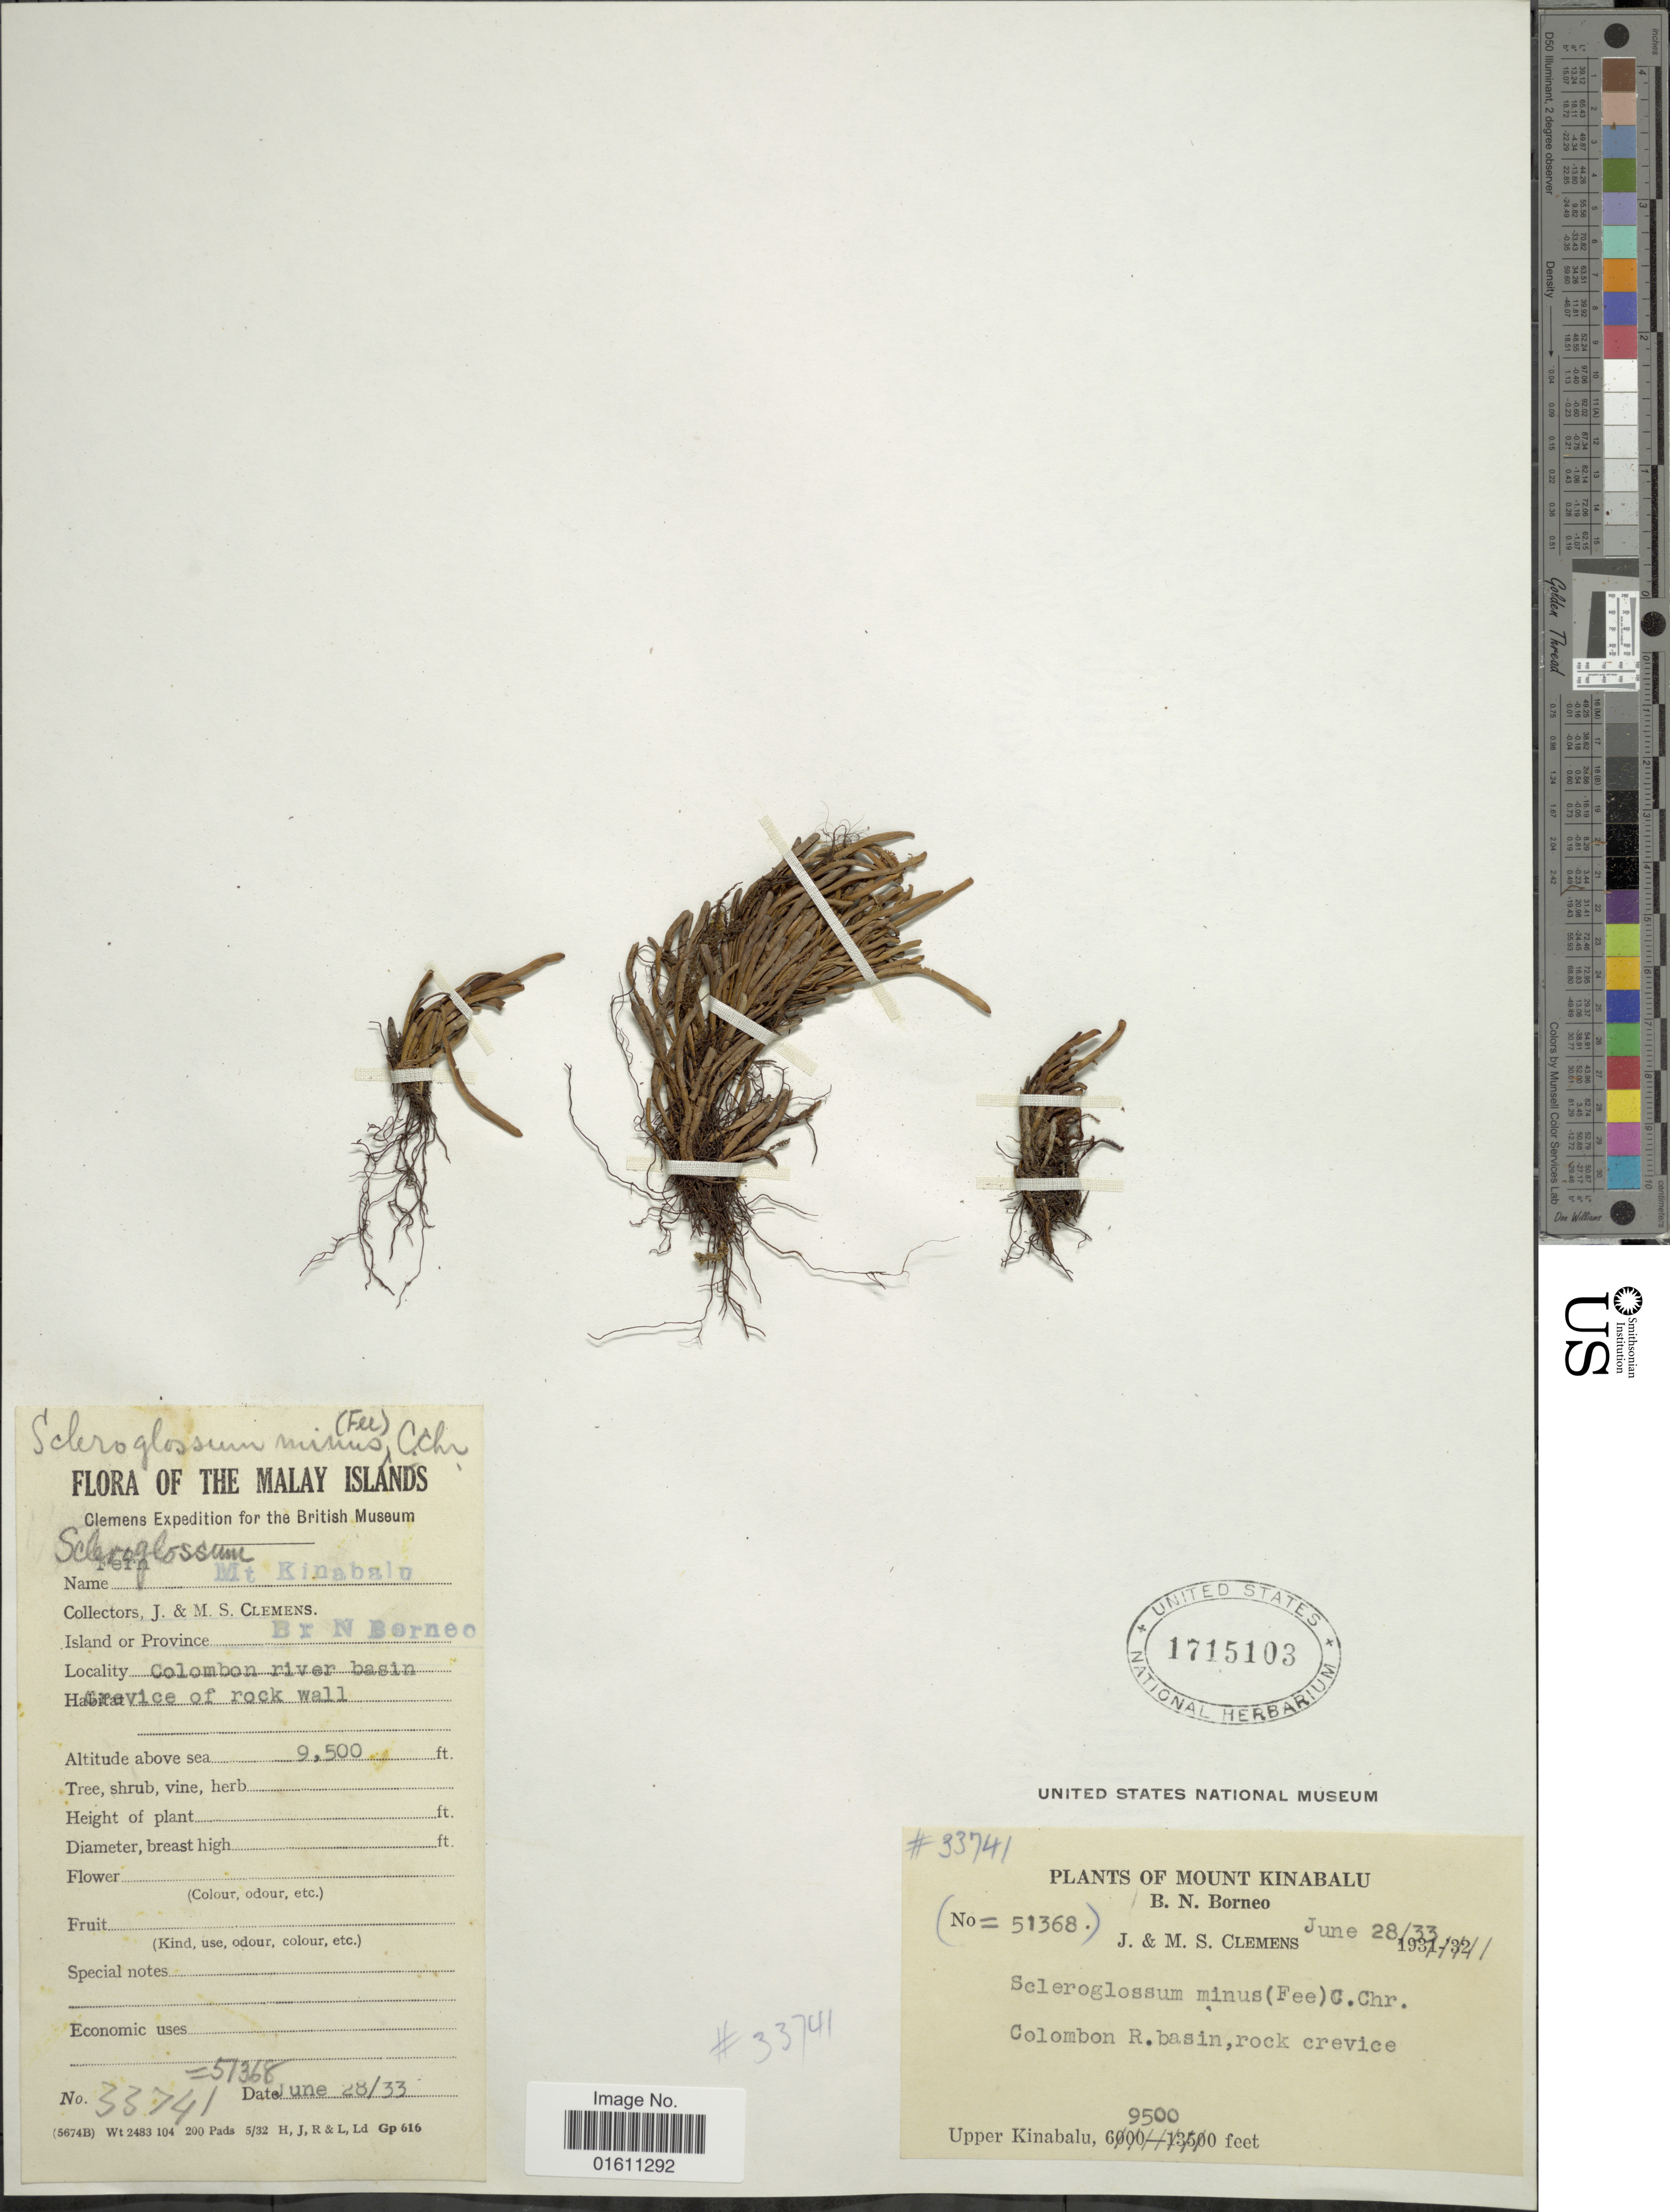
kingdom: Plantae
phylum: Tracheophyta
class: Polypodiopsida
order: Polypodiales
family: Polypodiaceae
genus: Scleroglossum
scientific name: Scleroglossum minus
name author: (Fée) C. Chr.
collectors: J. Clemens & M. S. Clemens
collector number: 33741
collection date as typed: Transcribed d/m/y: 28/6/33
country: Malaysia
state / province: Sabah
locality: Mount Kinabalu, B.N. Borneo, Upper Kinabalu, Colombon River basin, Malay islands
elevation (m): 2896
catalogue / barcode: US 1715103